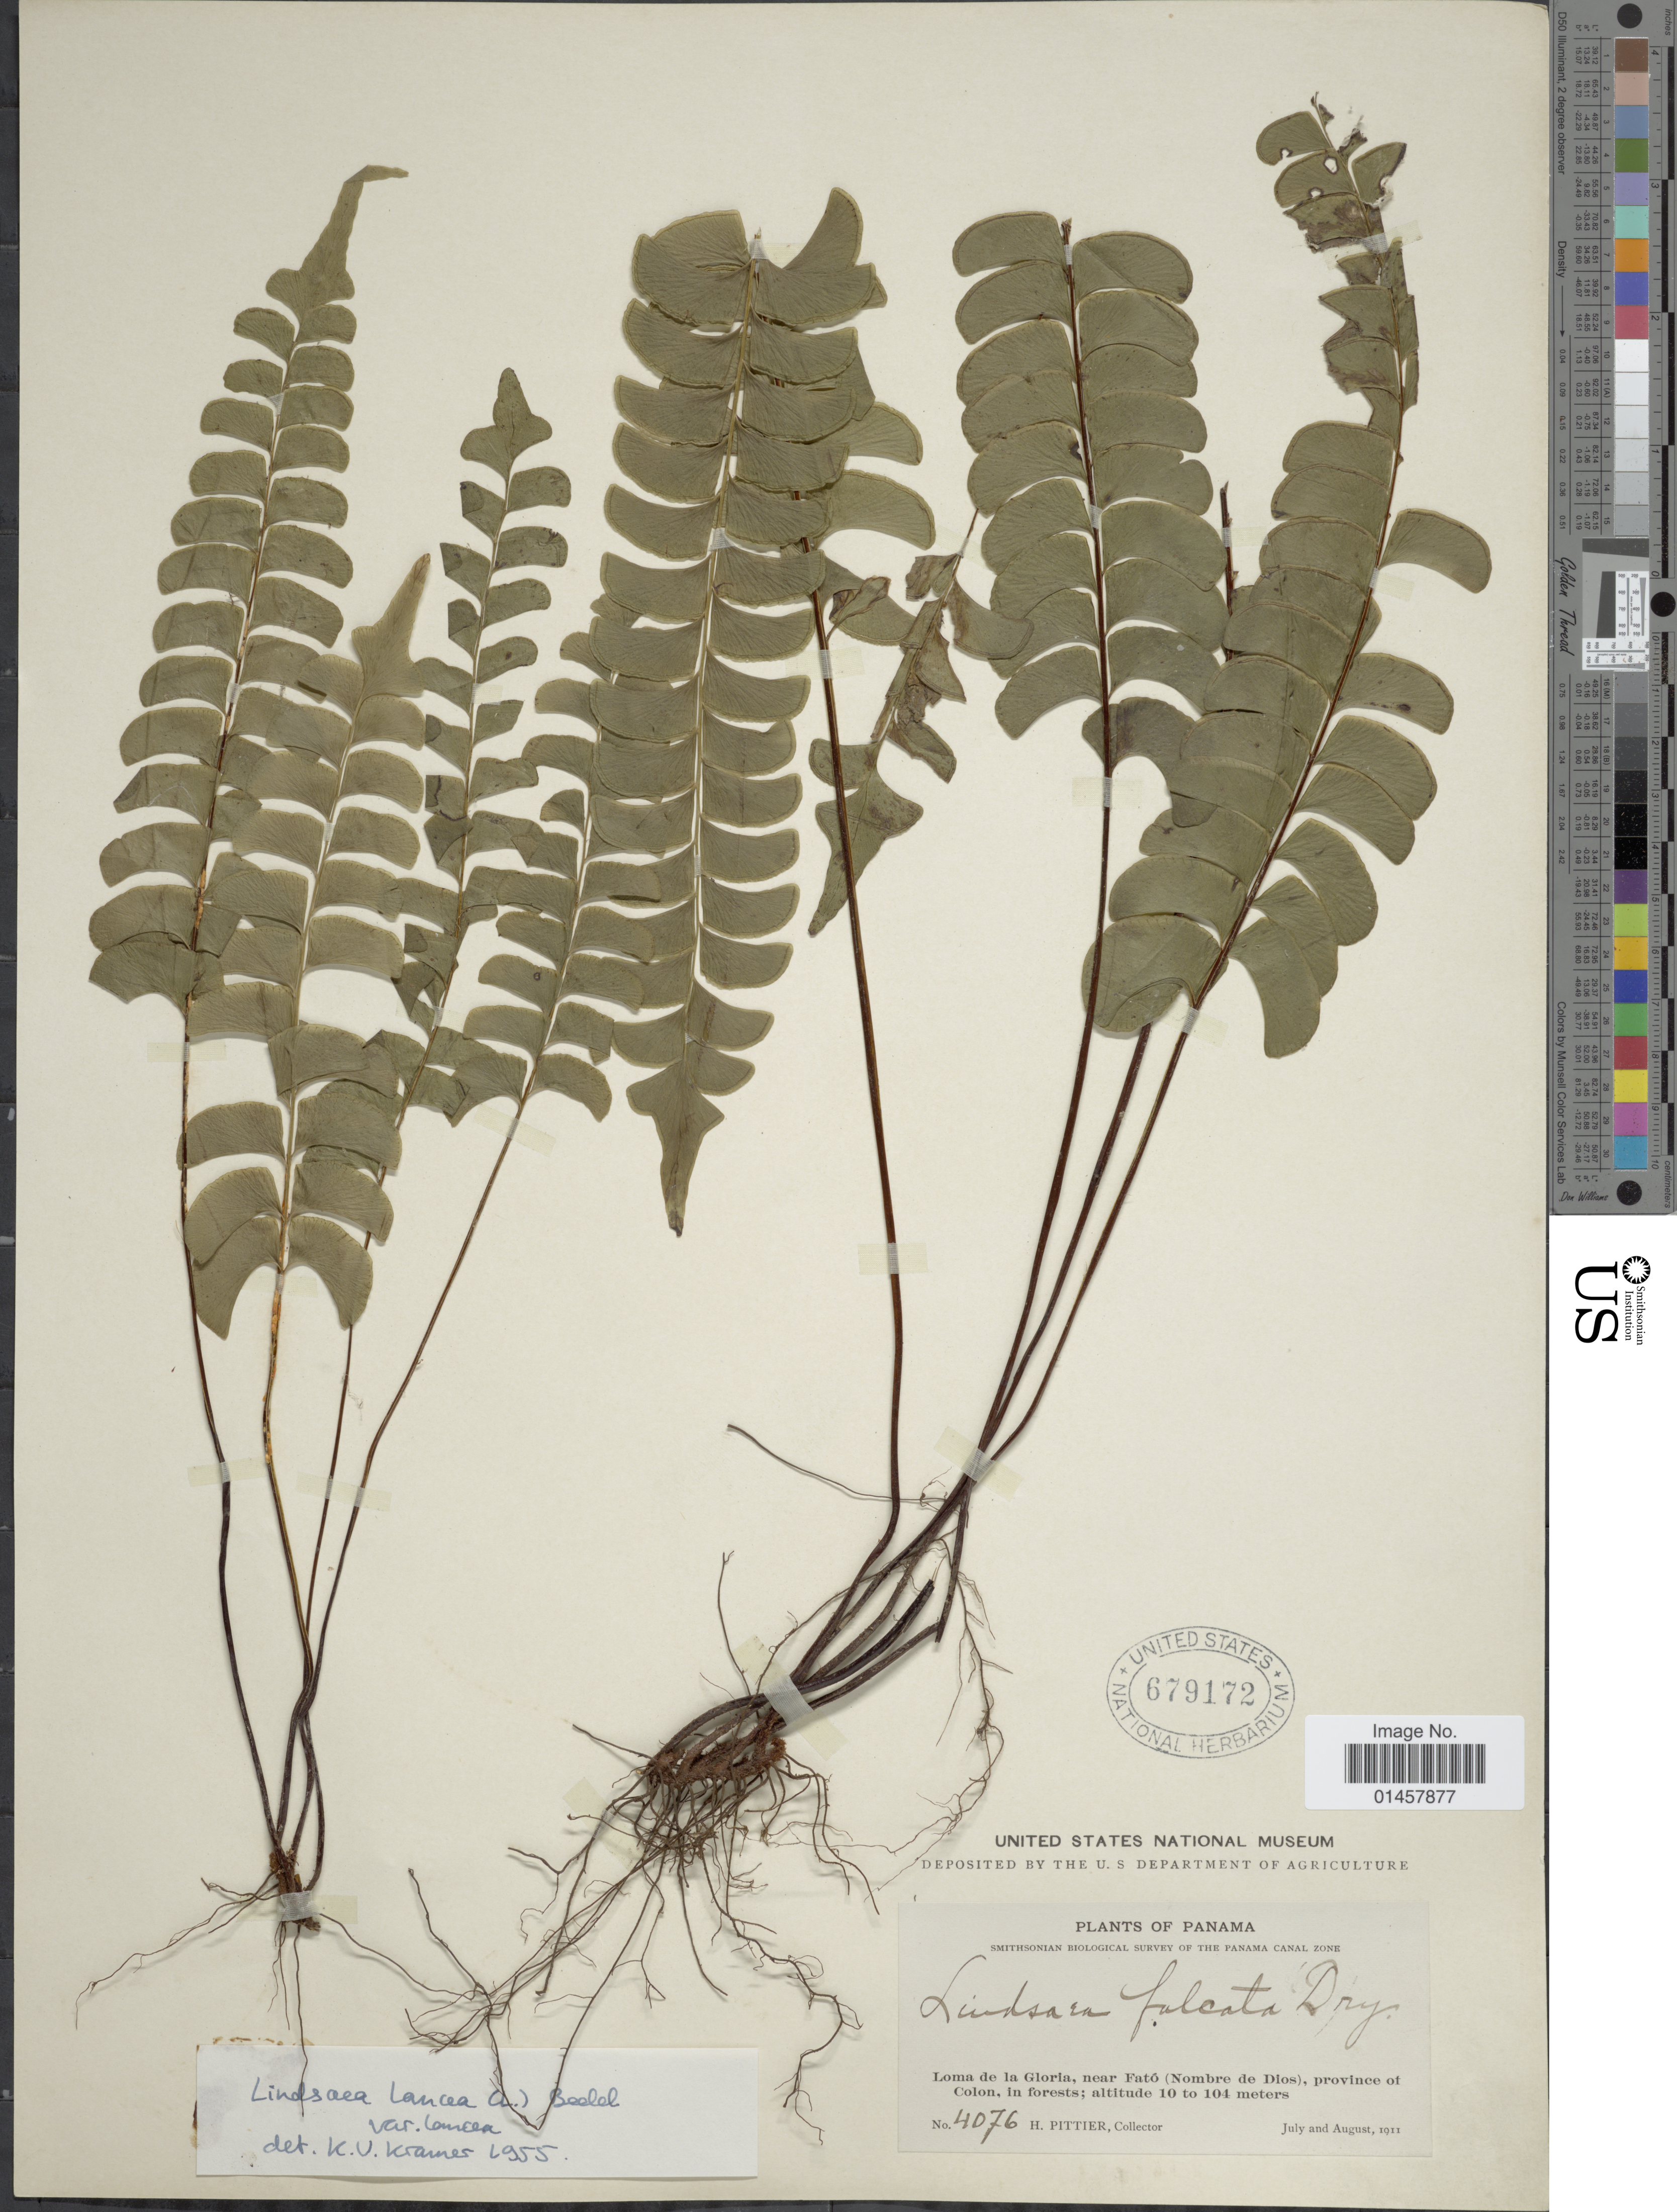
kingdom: Plantae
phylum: Tracheophyta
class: Polypodiopsida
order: Polypodiales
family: Lindsaeaceae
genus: Lindsaea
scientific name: Lindsaea lancea var. lancea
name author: (L.) Bedd.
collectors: H. F. Pittier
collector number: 4076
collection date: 1911-07/1911-08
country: Panama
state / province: Colón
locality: Loma de la Gloria, near Fató(Nombre de Dios, province of Colon, in forest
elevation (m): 10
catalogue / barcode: US 679172